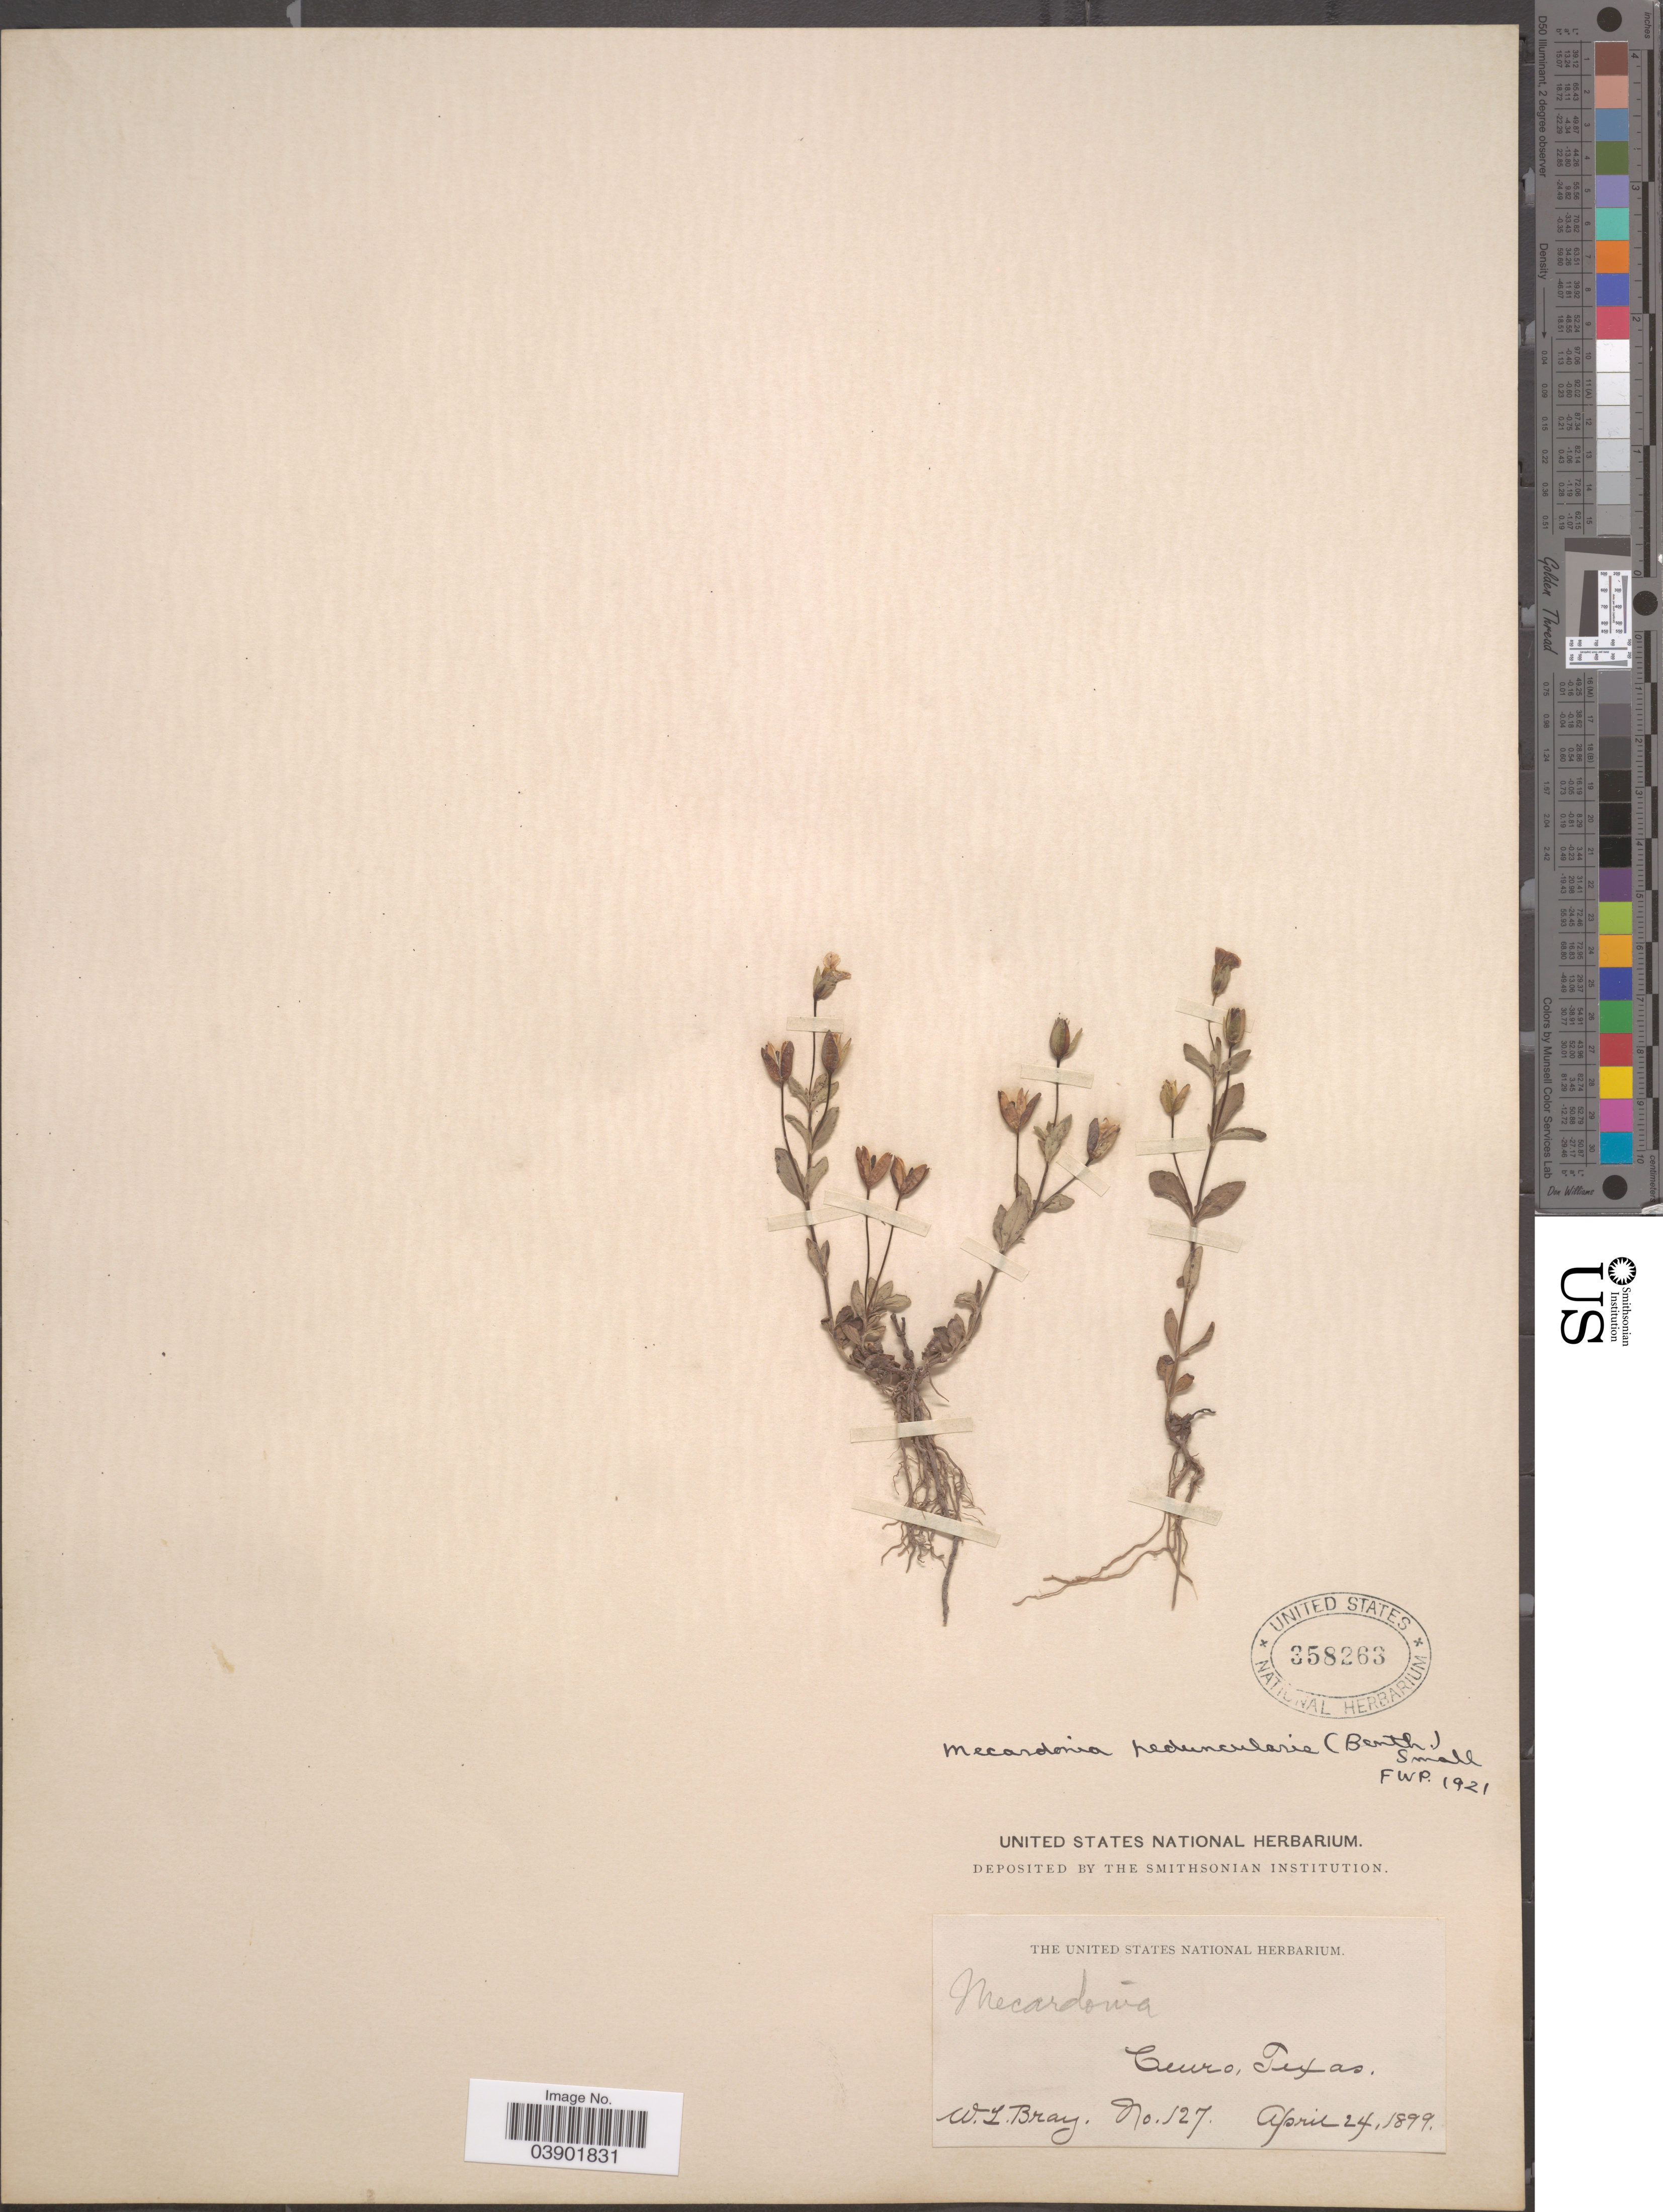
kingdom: Plantae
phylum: Tracheophyta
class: Magnoliopsida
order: Lamiales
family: Plantaginaceae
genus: Bacopa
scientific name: Bacopa procumbens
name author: (Mill.) Greenm.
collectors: W. L. Bray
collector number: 127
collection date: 1899-04-24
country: United States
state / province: Texas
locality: Cuero.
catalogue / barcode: US 358263